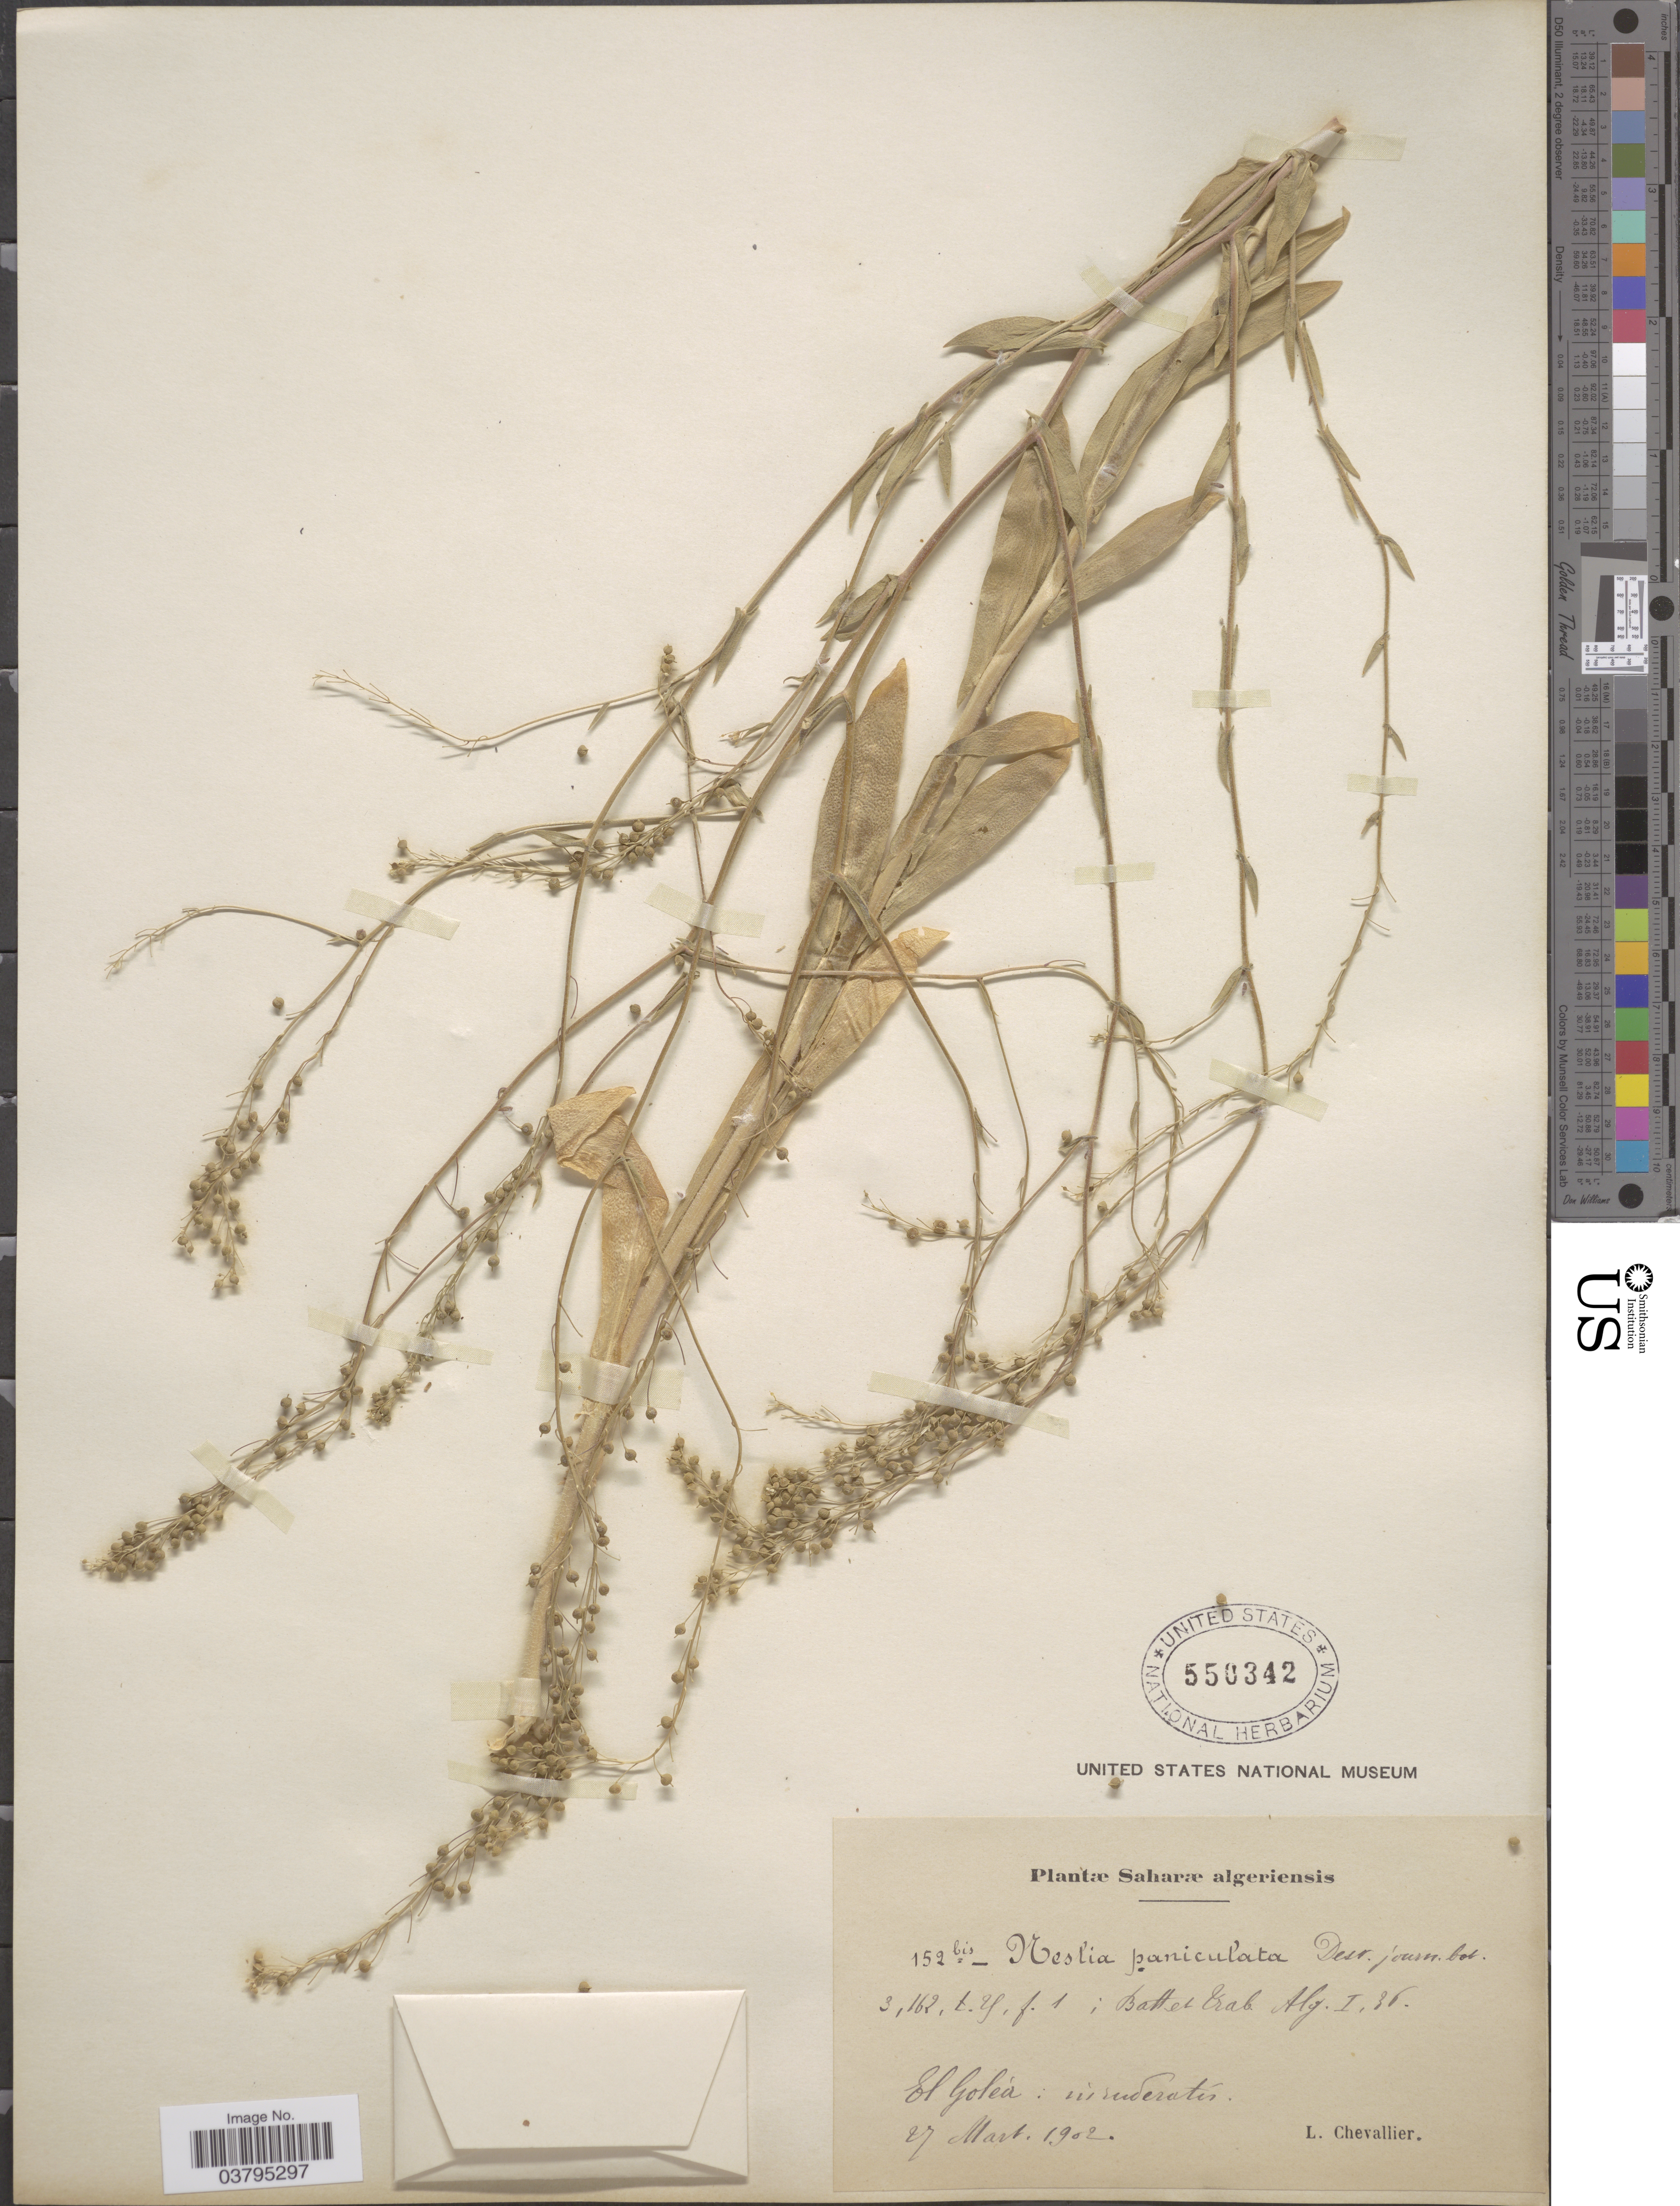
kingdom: Plantae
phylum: Tracheophyta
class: Magnoliopsida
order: Brassicales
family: Brassicaceae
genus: Neslia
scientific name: Neslia paniculata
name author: (L.) Desv.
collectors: L. Chevallier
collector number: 152bis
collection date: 1902-03-27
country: Algeria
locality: Saharœ algeriensis. El Goléa: in ruderatís.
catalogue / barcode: US 550342